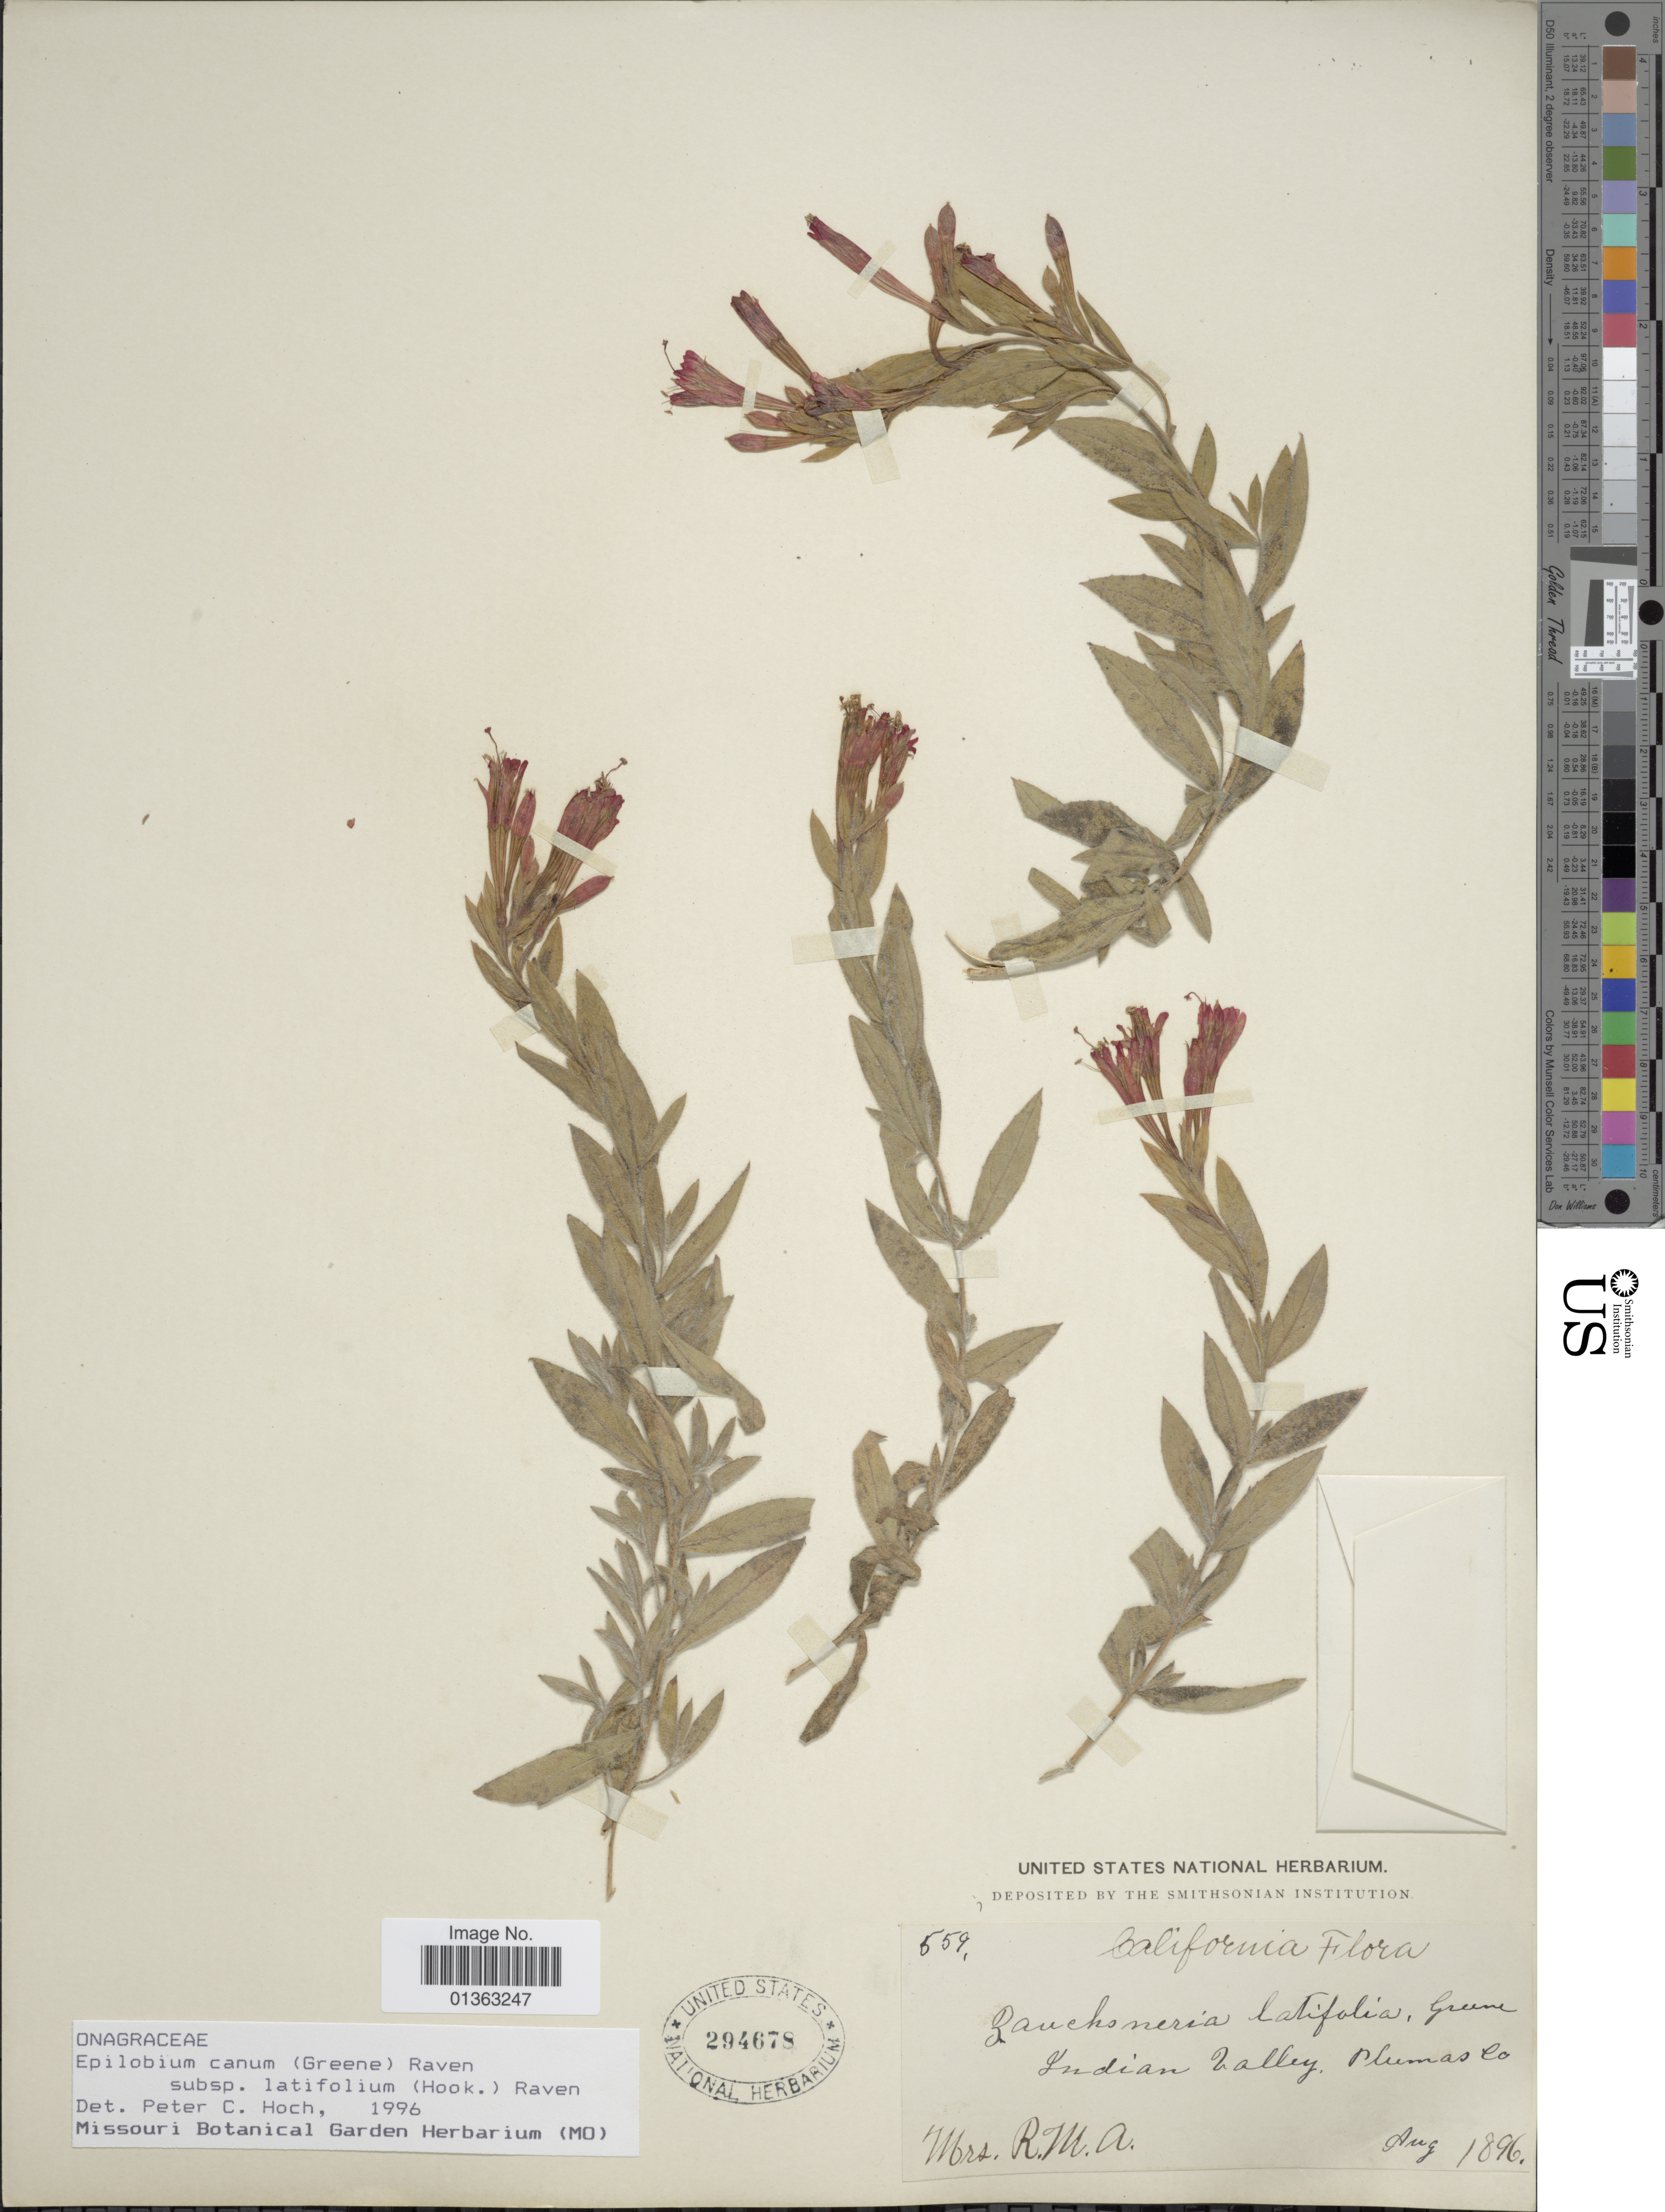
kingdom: Plantae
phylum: Tracheophyta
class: Magnoliopsida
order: Myrtales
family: Onagraceae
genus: Epilobium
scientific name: Epilobium canum subsp. latifolium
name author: (Hook.) P.H. Raven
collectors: R. Austin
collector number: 559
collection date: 1896-08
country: United States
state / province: California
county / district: Plumas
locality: Indian Valley, Plumas Co.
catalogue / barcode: US 294678